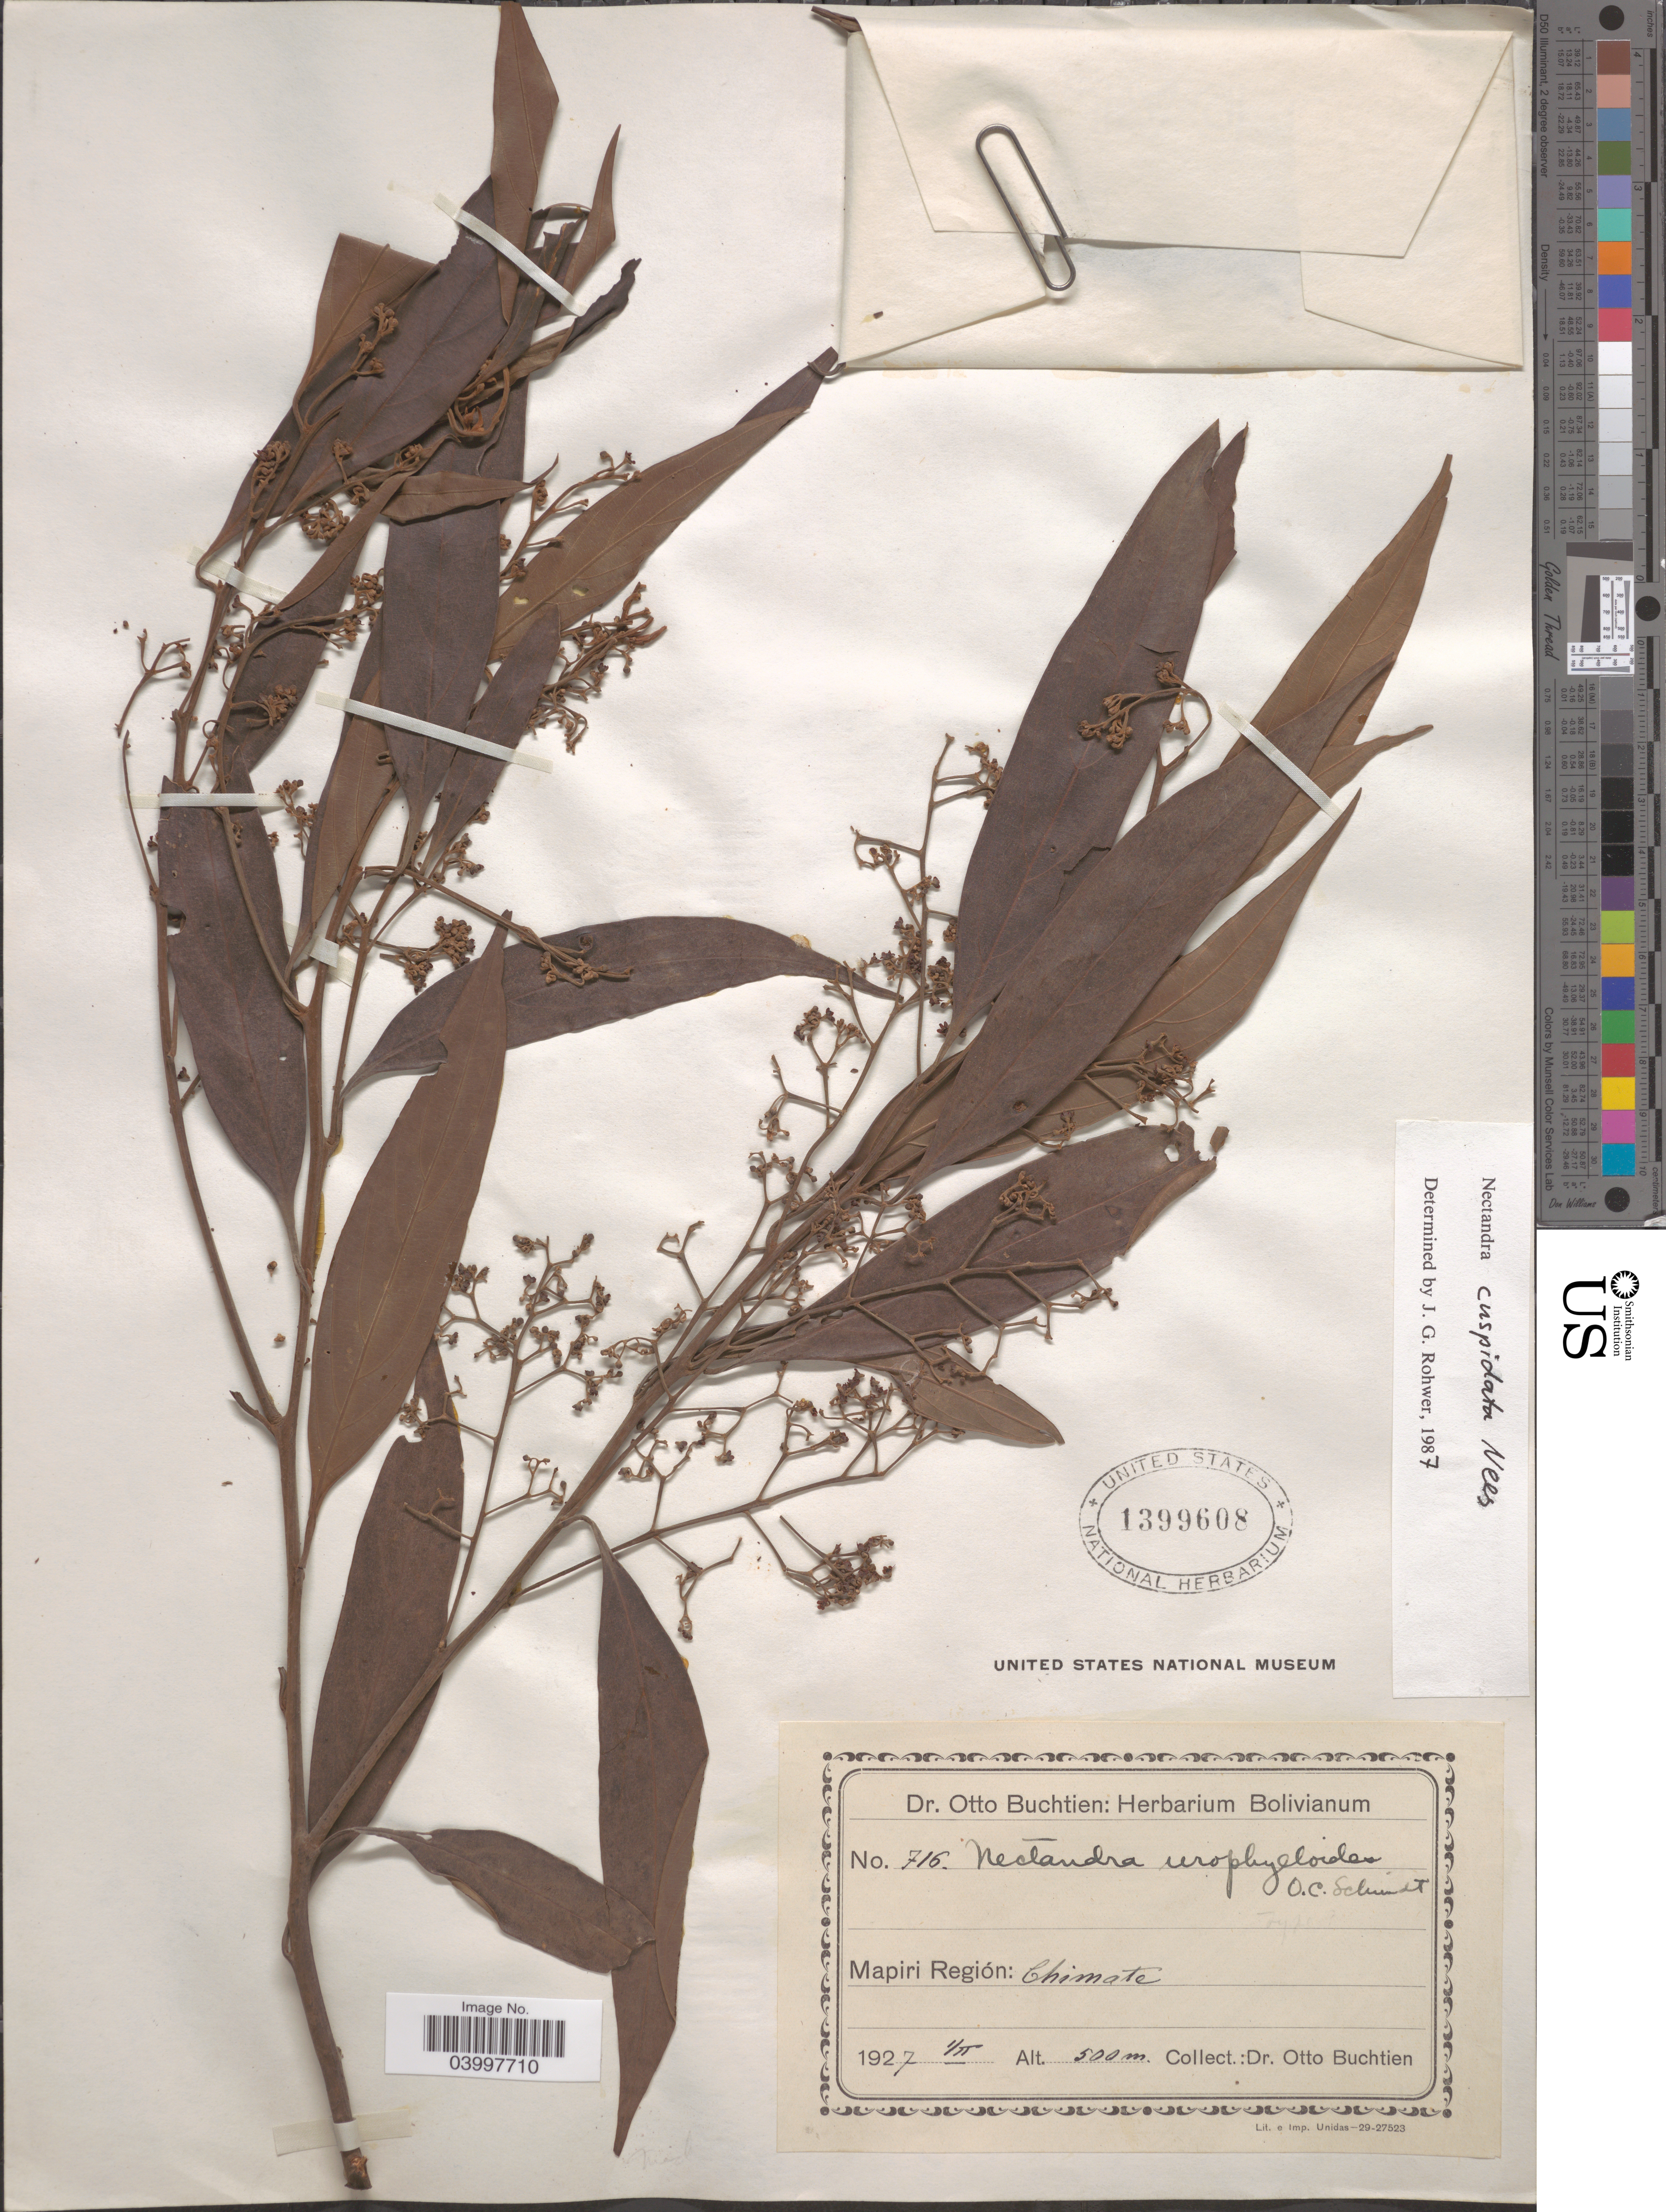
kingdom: Plantae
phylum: Tracheophyta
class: Magnoliopsida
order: Laurales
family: Lauraceae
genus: Nectandra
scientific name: Nectandra cuspidata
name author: Nees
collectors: O. Buchtien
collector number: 716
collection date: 1927-02-01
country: Bolivia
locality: Mapiri Región: Chimate.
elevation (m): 500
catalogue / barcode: US 1399608